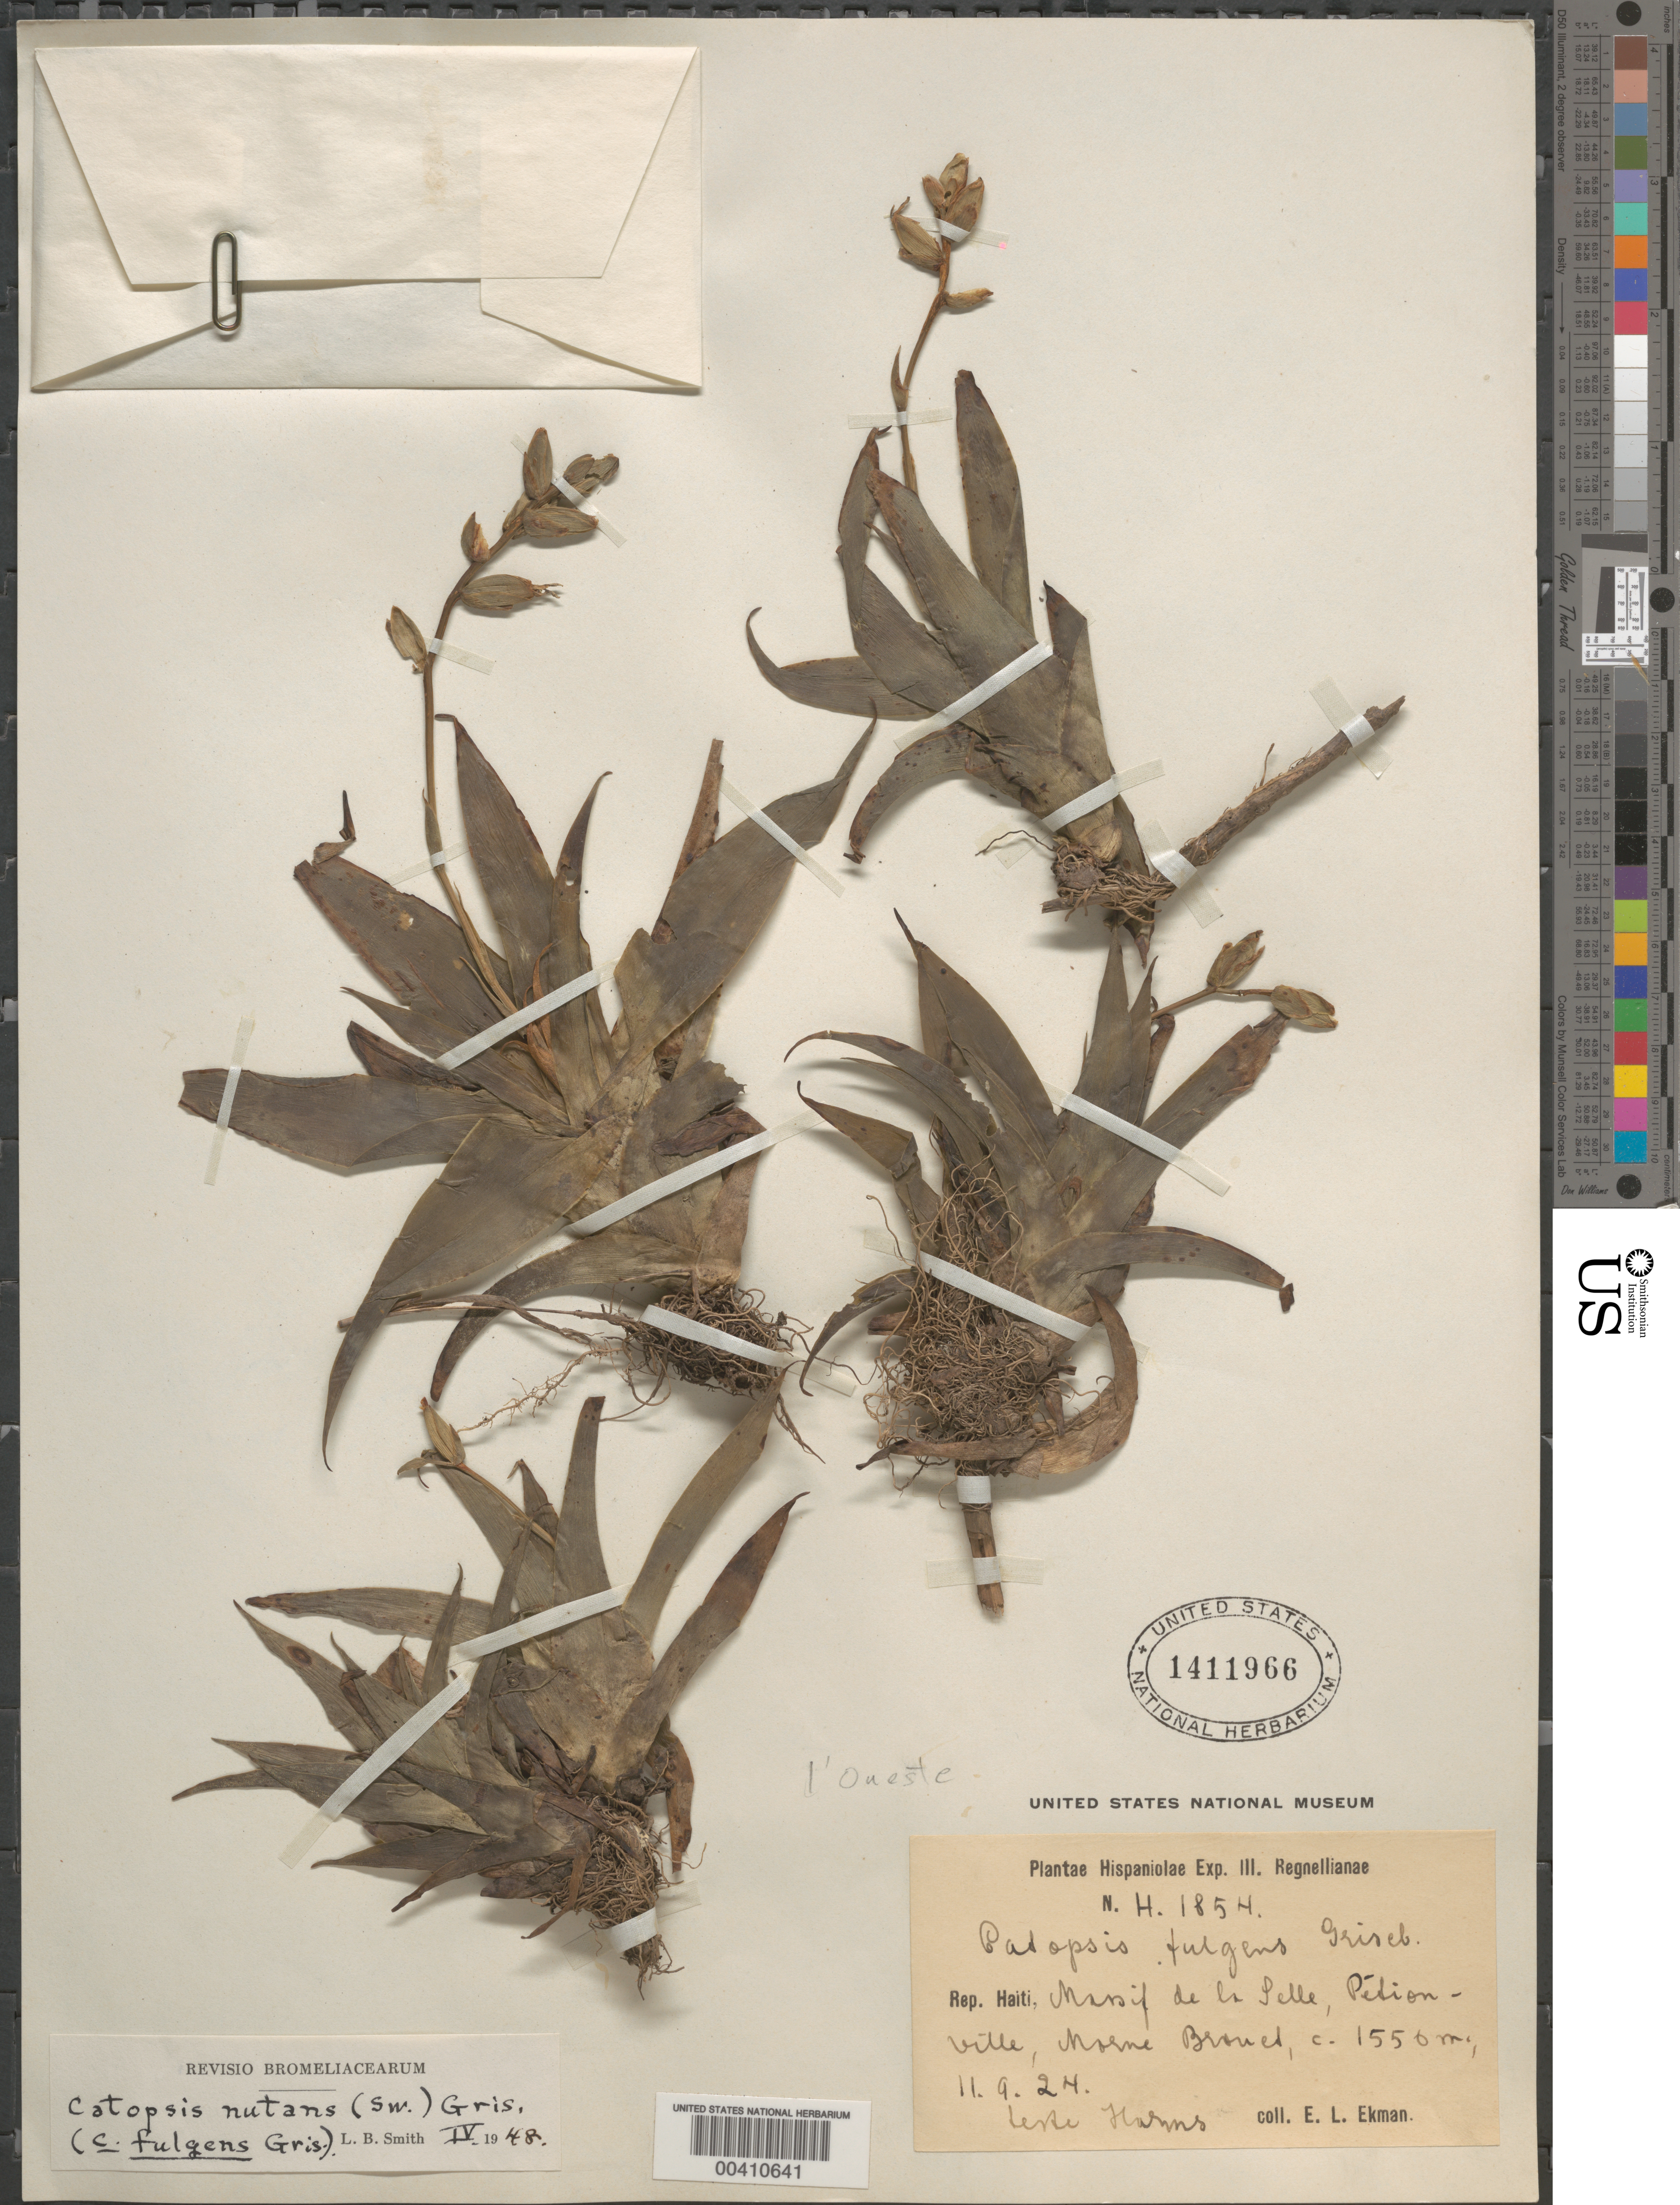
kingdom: Plantae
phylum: Tracheophyta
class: Liliopsida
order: Poales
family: Bromeliaceae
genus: Catopsis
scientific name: Catopsis nutans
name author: (Sw.) Griseb.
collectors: E. L. Ekman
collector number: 1854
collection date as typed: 11 Sep 1924 or 09 Nov 1924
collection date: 1924-09-11 or 1924-11-09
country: Haiti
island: Hispaniola Island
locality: Massif de la selle, petionville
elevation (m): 1550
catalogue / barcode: US 1411966